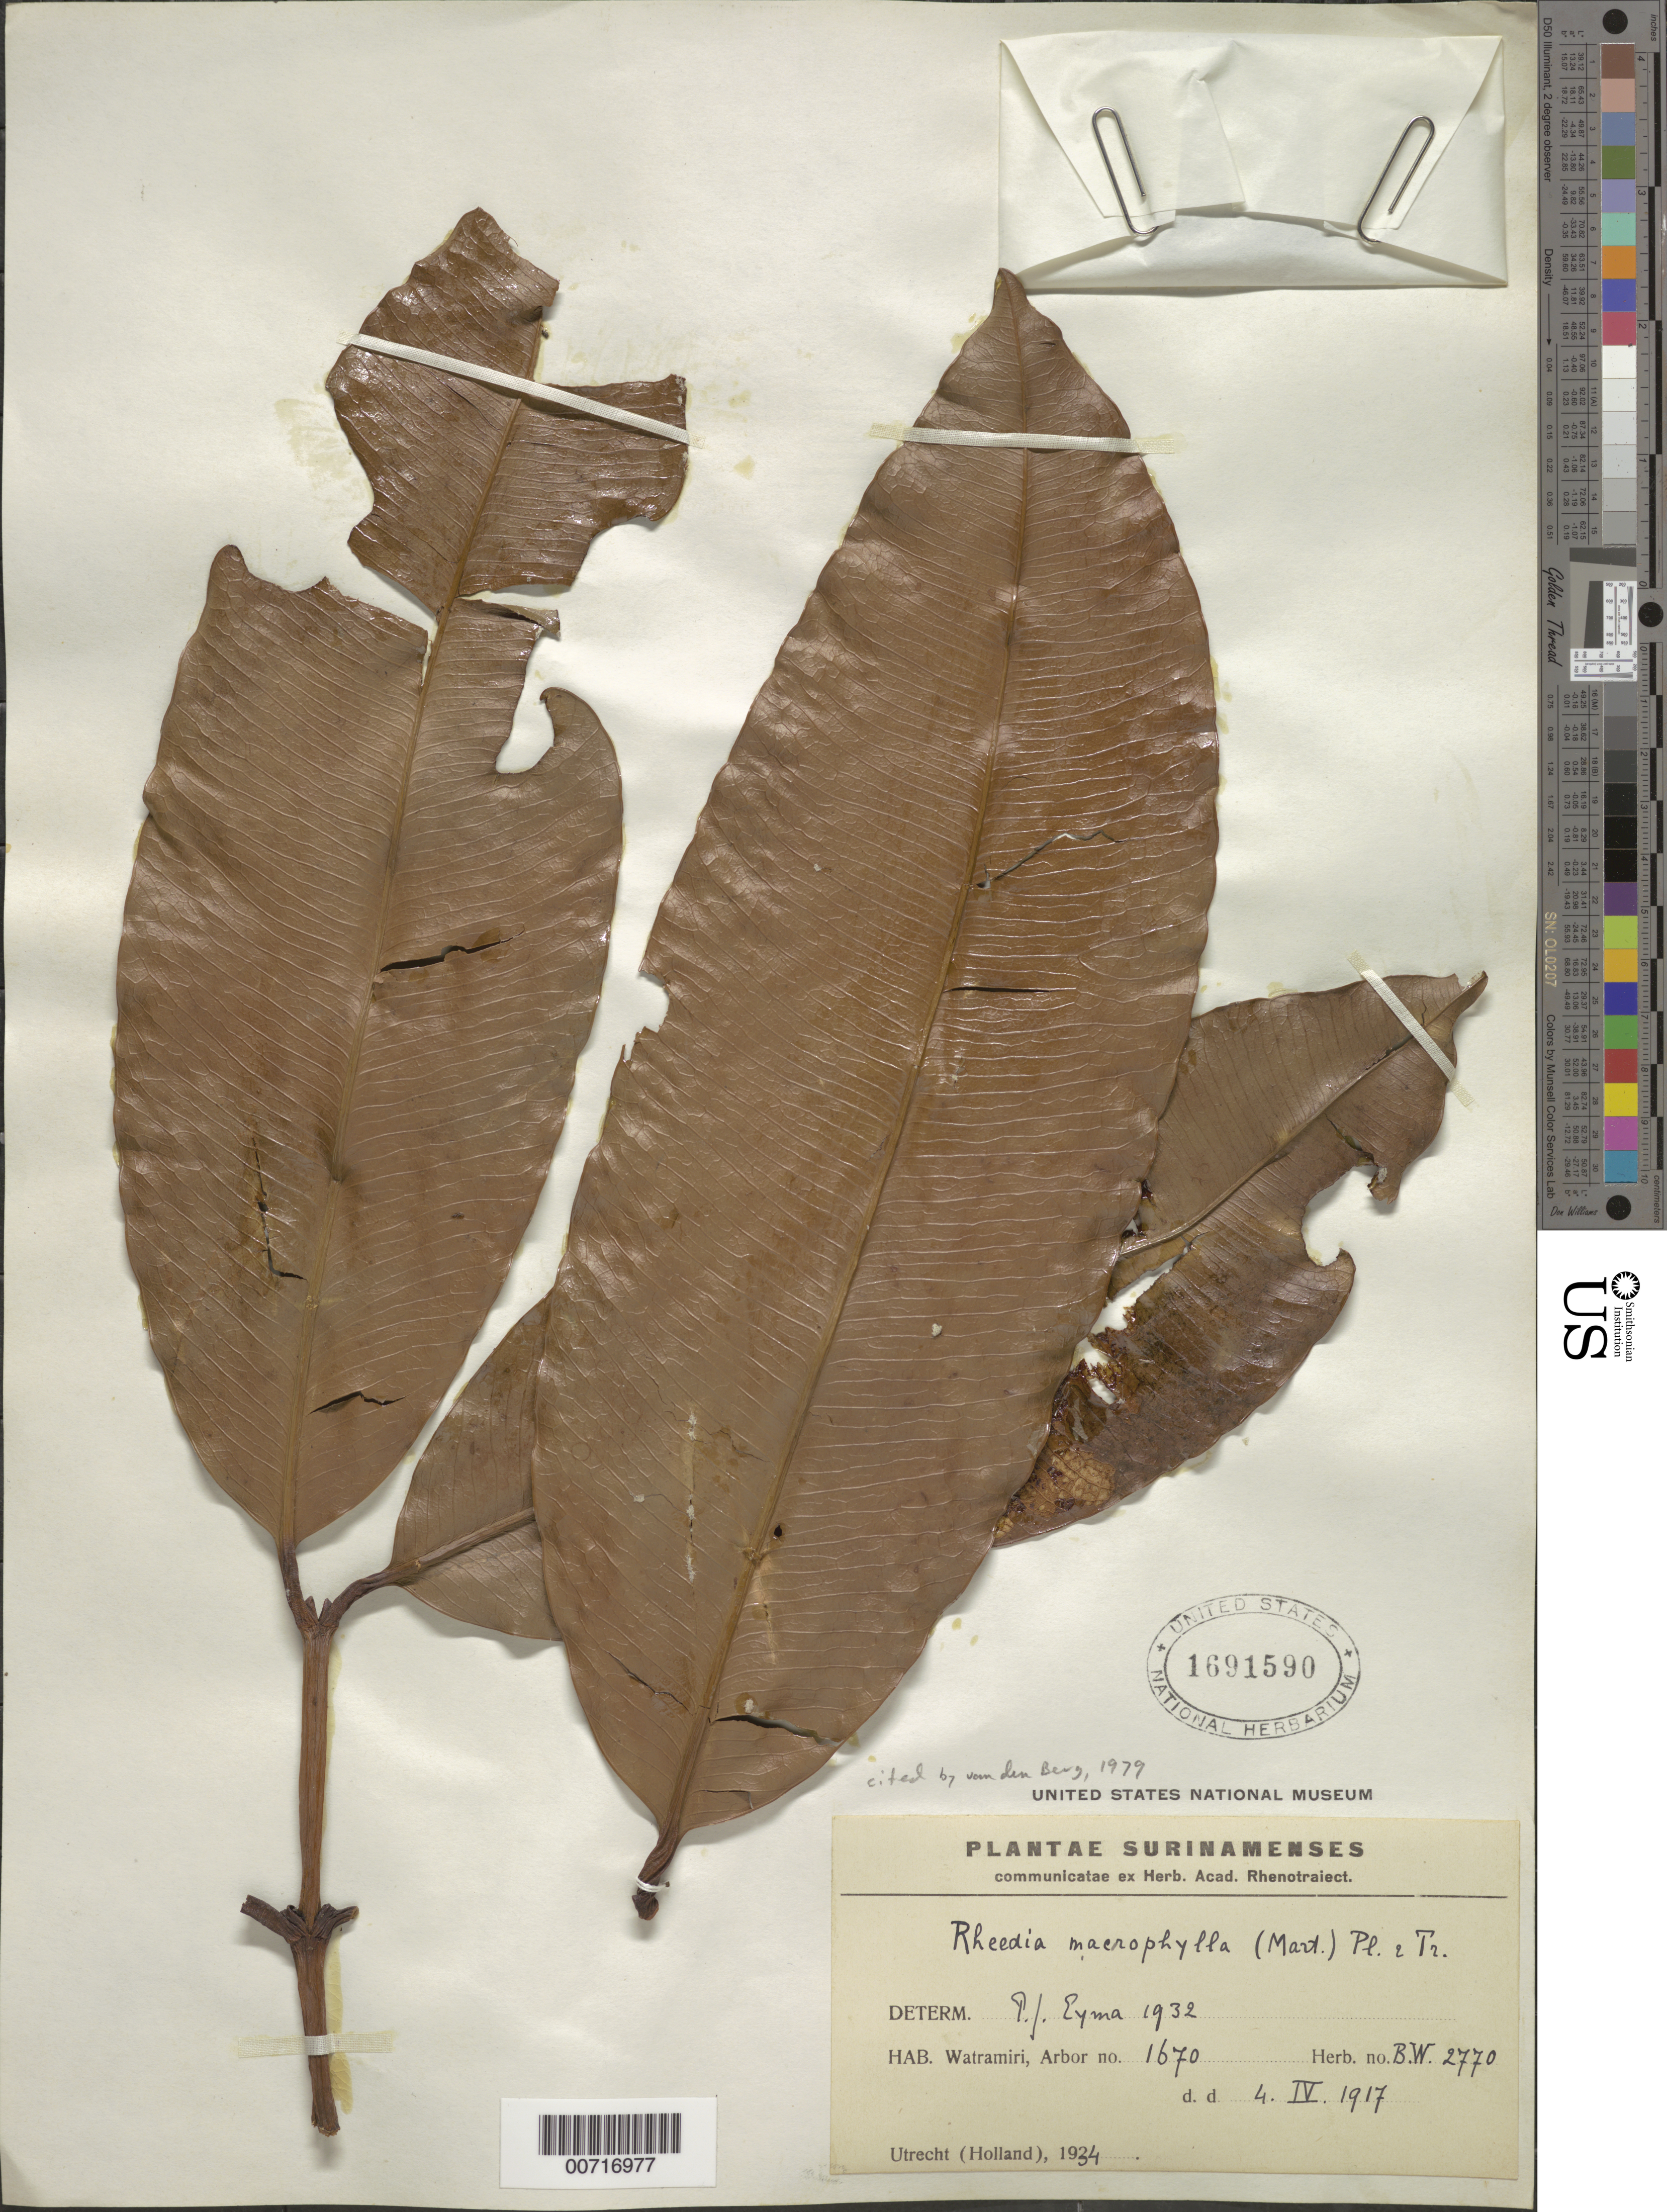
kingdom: Plantae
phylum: Tracheophyta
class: Magnoliopsida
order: Malpighiales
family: Clusiaceae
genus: Garcinia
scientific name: Garcinia macrophylla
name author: Mart.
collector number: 2770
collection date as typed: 4-Apr-17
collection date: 1917-04-04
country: Suriname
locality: Watramiri, Forest Reserve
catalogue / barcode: US 1691590